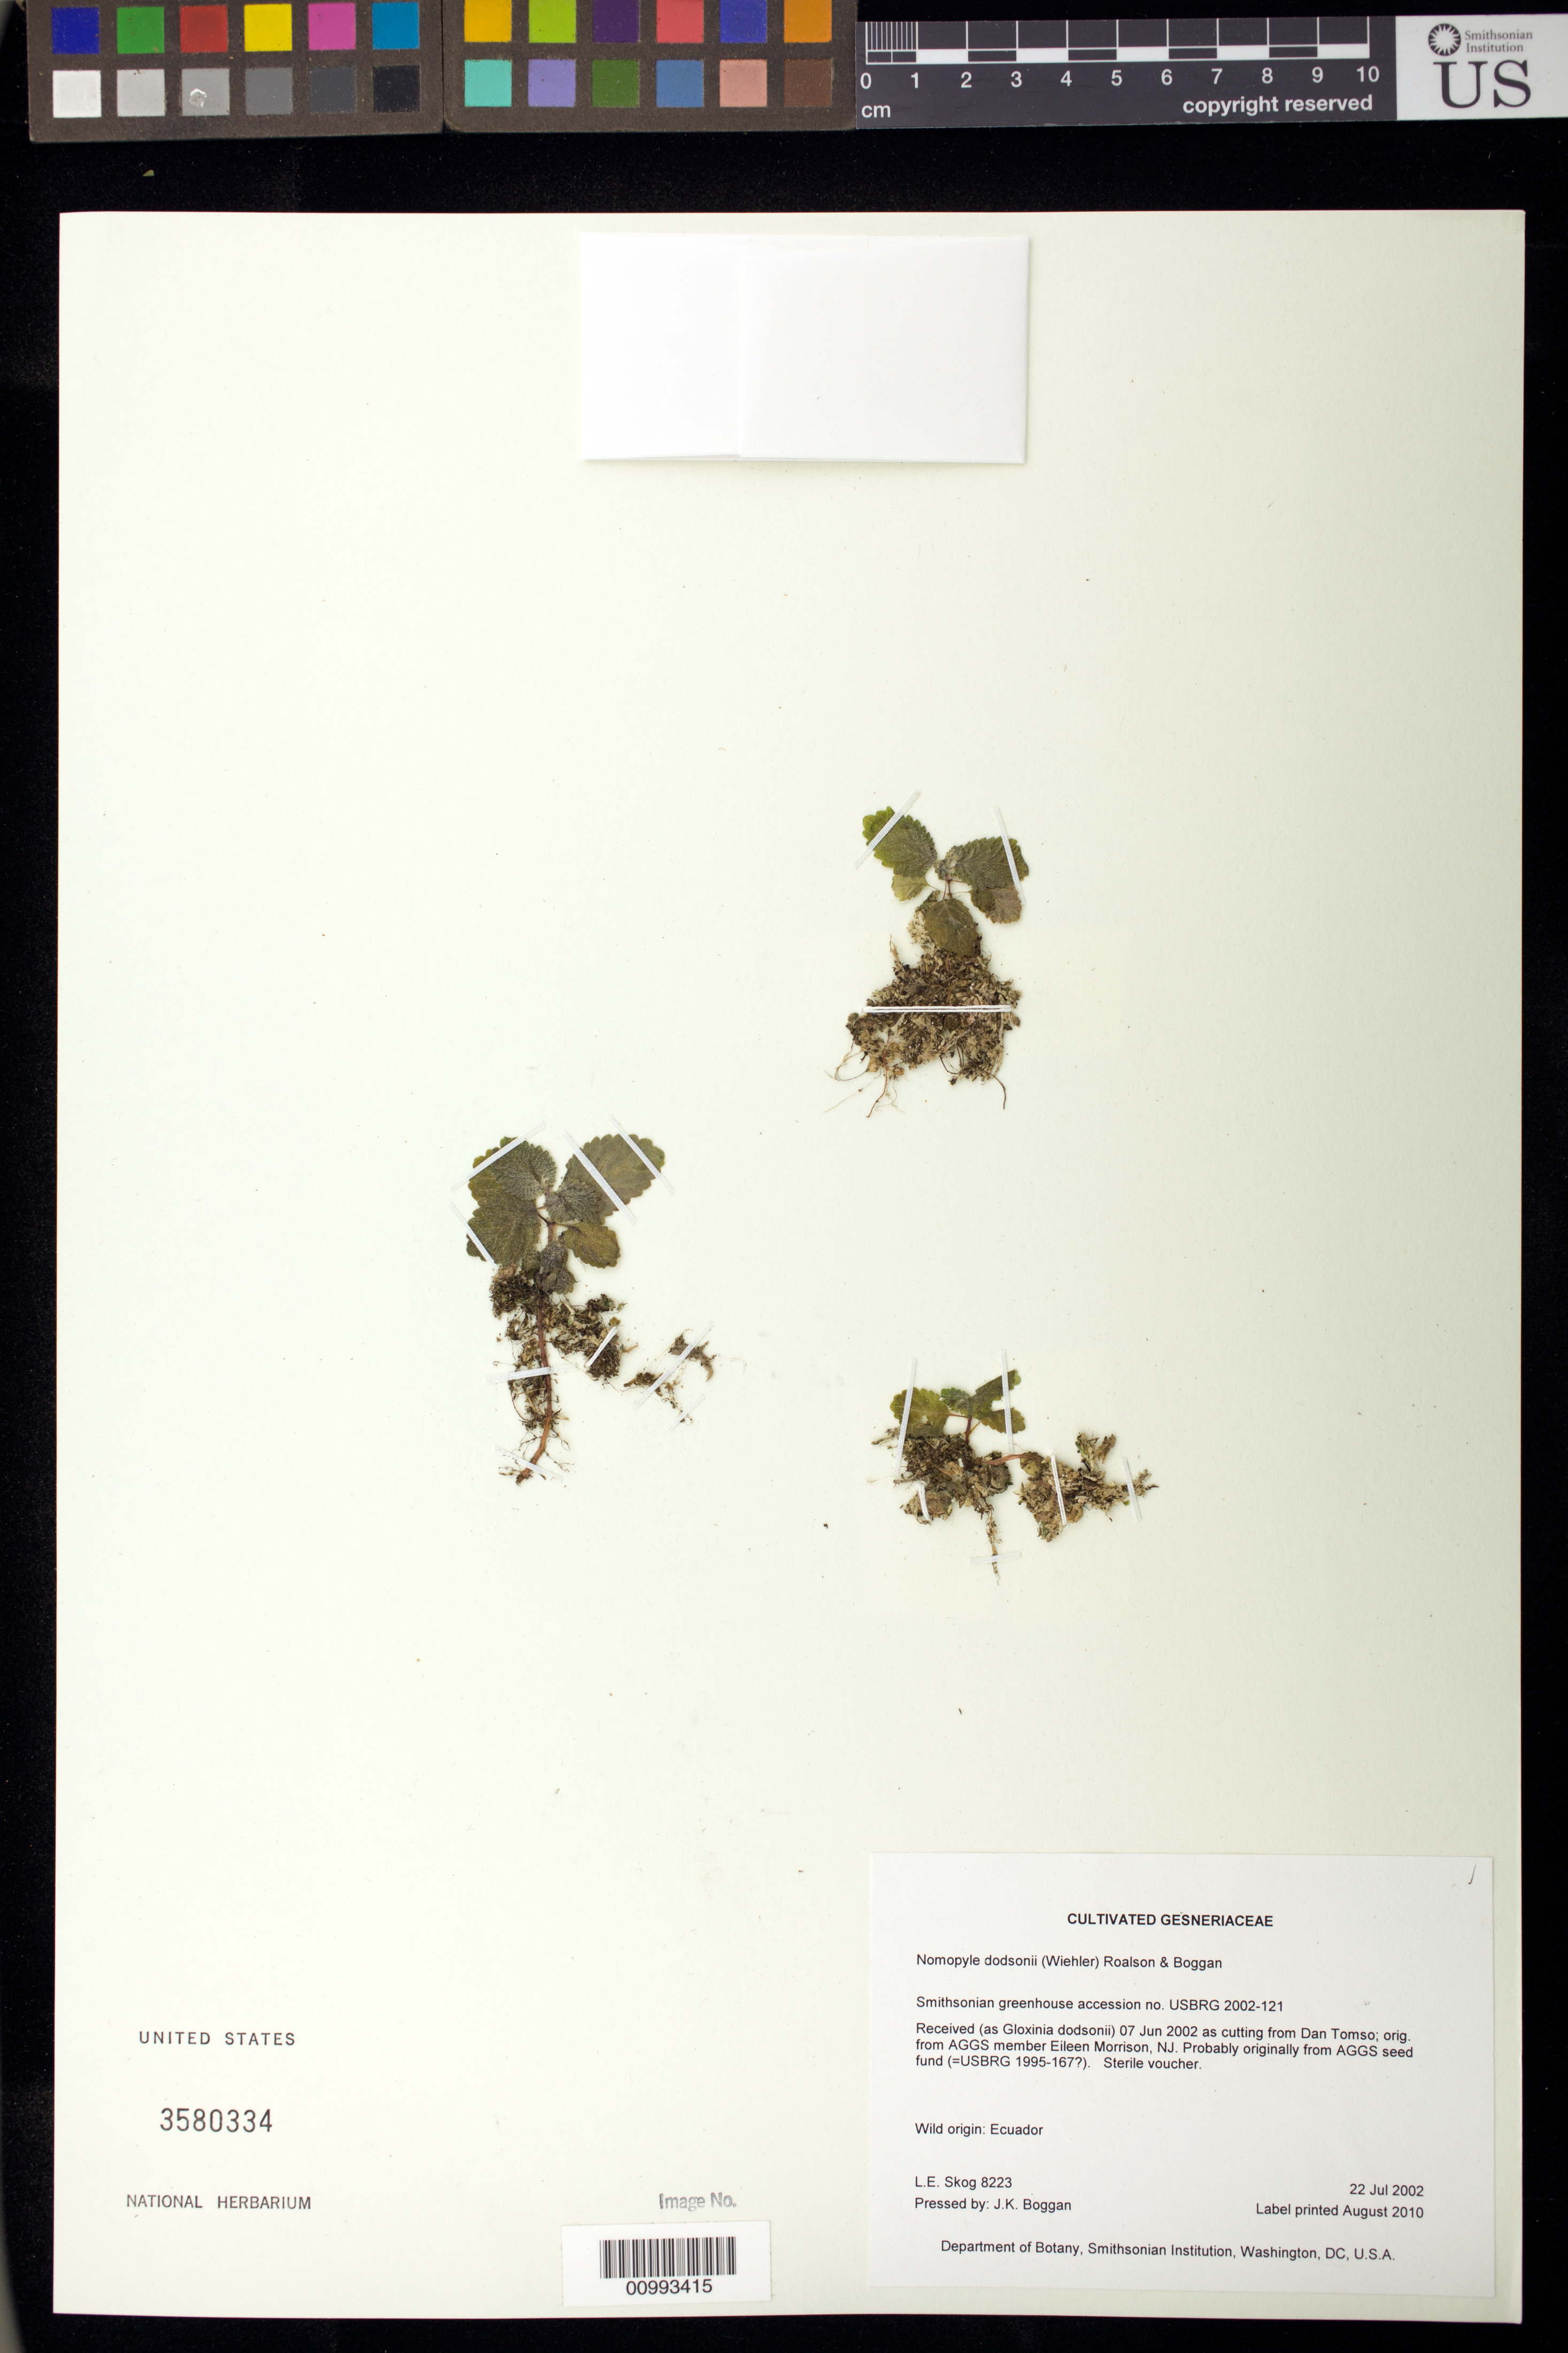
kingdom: Plantae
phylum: Tracheophyta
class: Magnoliopsida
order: Lamiales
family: Gesneriaceae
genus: Nomopyle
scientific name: Nomopyle dodsonii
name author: (Wiehler) Roalson & Boggan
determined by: Boggan, J. K., (US), NMNH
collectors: L. E. Skog & J. K. Boggan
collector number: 8223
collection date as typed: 22 Jul 2002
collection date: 2002-07-22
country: Ecuador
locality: Department of Botany, Smithsonian Institution, Washington, DC, U.S.A.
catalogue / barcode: US 3580334